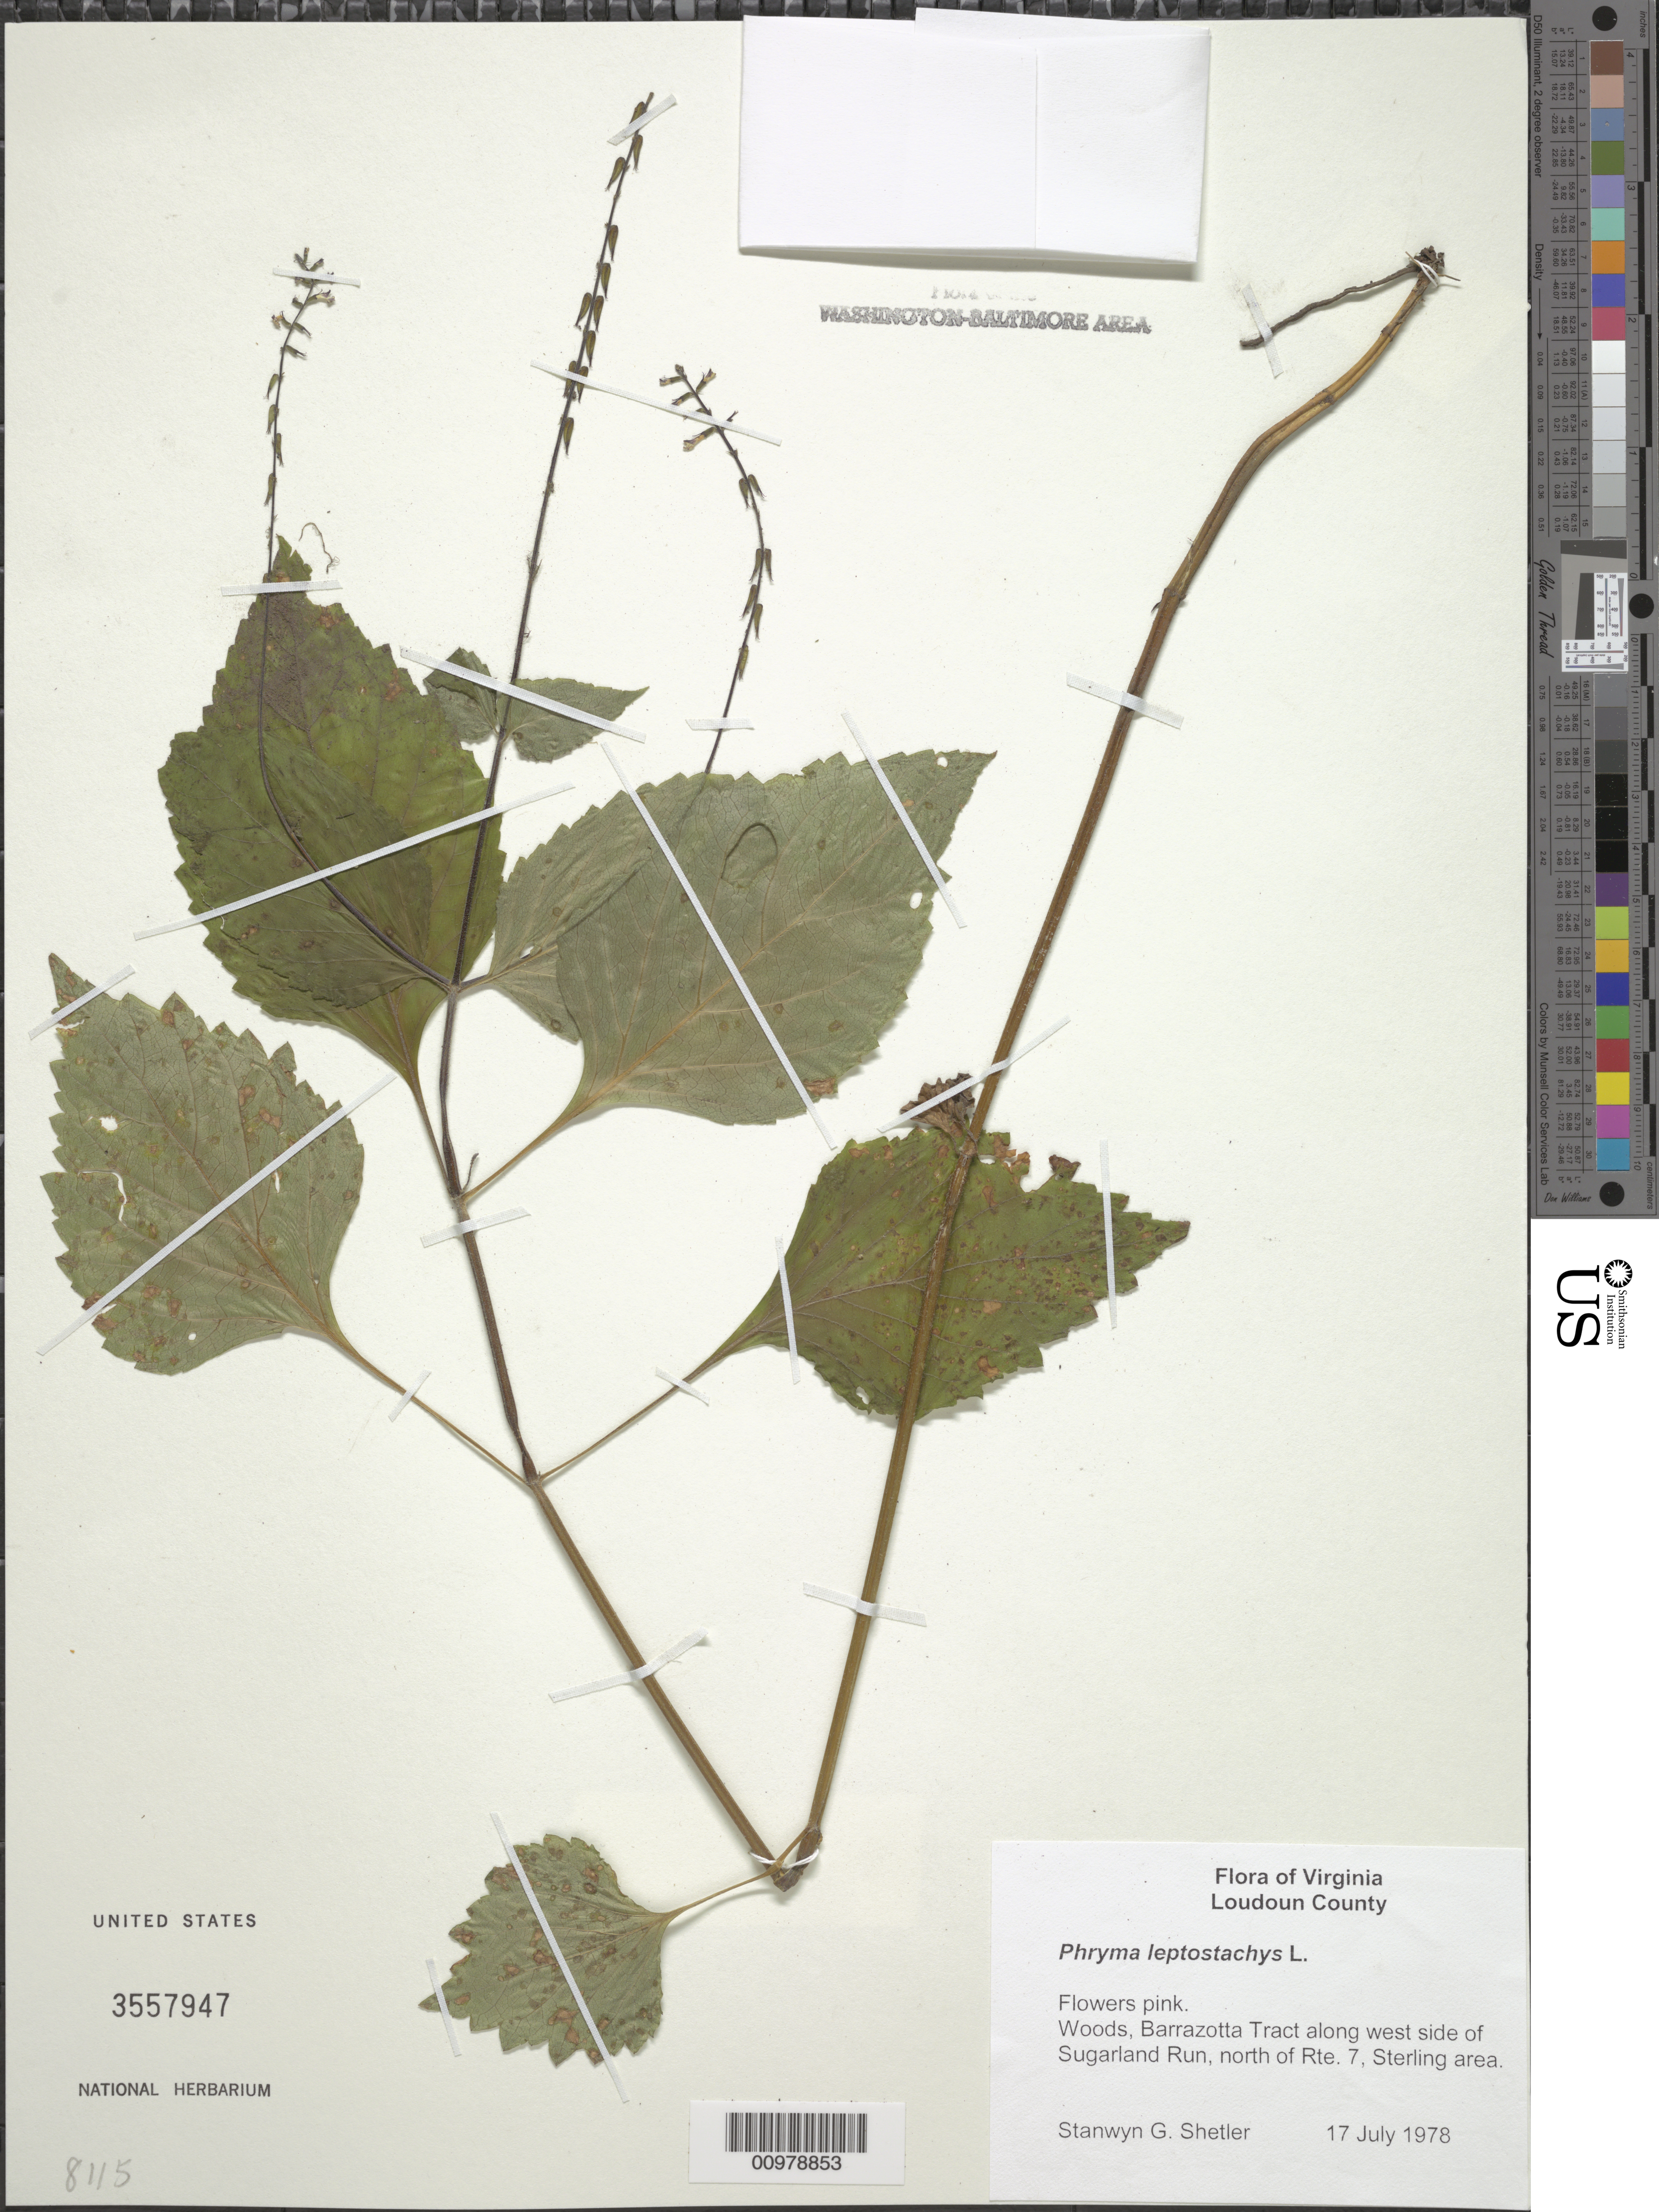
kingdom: Plantae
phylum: Tracheophyta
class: Magnoliopsida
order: Lamiales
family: Phrymaceae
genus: Phryma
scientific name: Phryma leptostachya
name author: L.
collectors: S. Shetler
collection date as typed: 17 July 1978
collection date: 1978-07-17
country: United States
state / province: Virginia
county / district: Loudoun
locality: Barrazotta Tract along west side of Sugarland Run, north of Rte. 7, Sterling area.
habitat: Woods.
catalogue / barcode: US 3557947